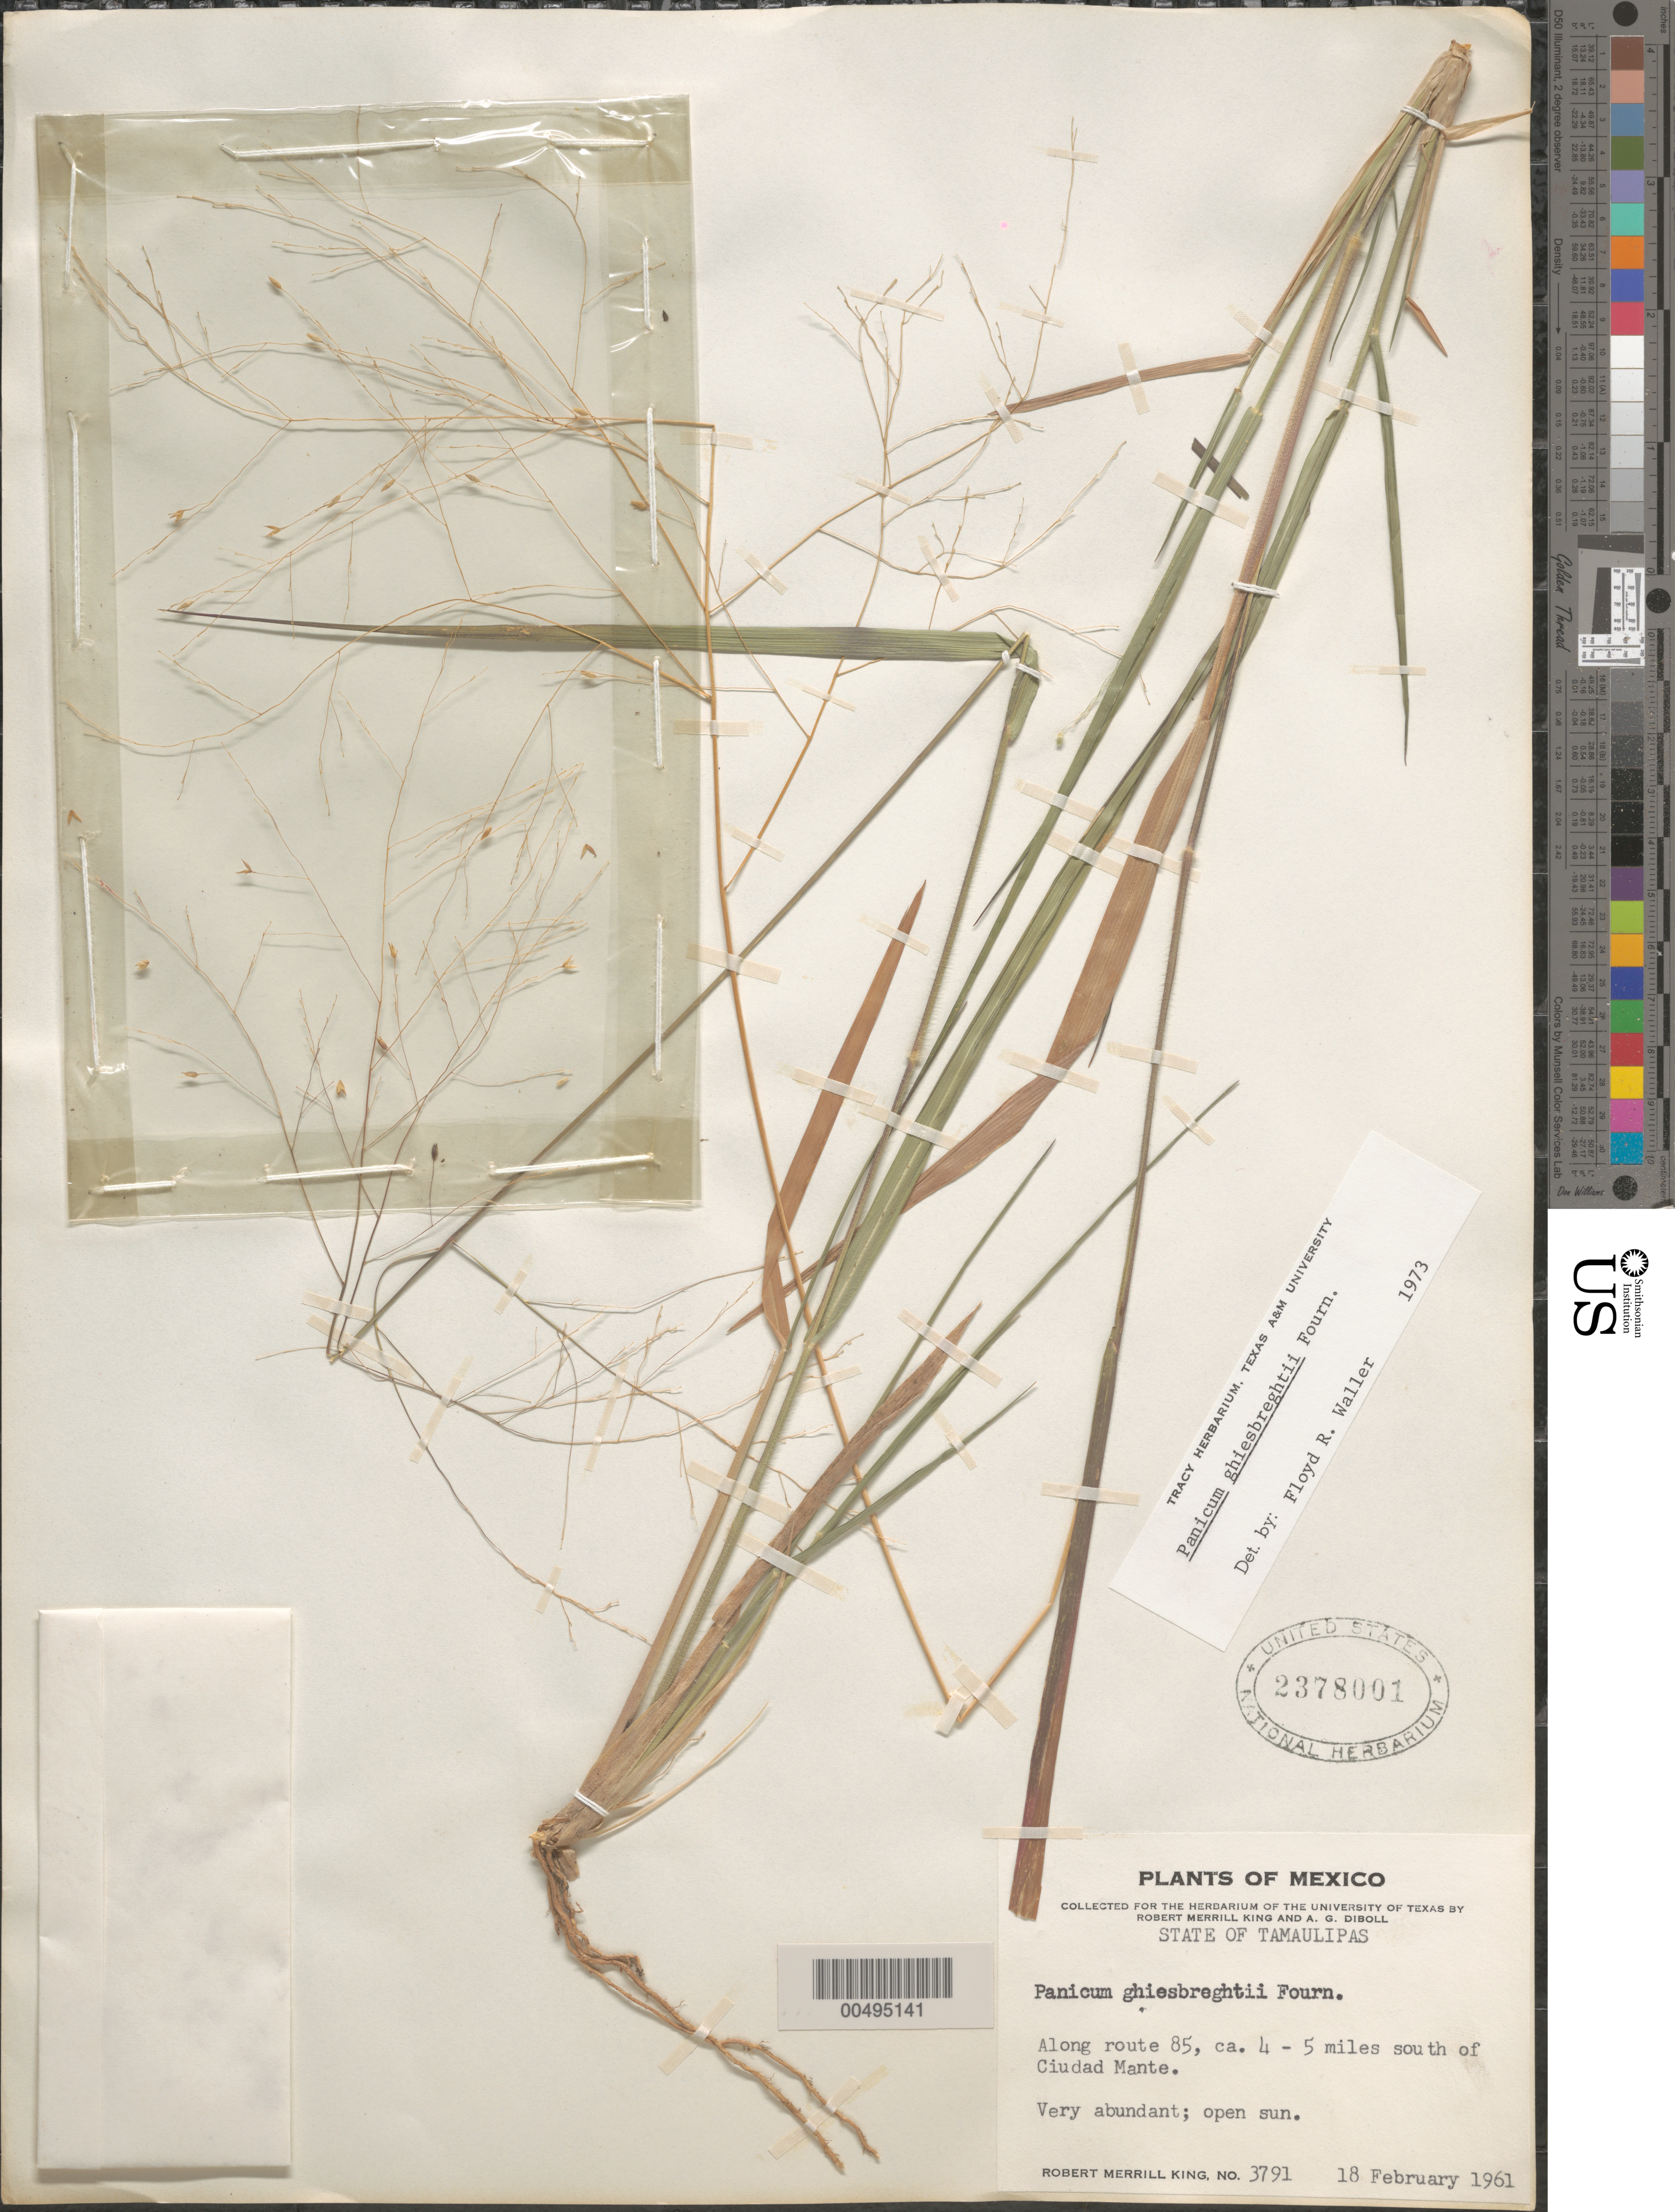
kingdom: Plantae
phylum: Tracheophyta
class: Liliopsida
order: Poales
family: Poaceae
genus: Panicum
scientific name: Panicum ghiesbreghtii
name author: E. Fourn.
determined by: Waller, F. R.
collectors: R. M. King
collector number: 3791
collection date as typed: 18 Feb 1961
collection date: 1961-02-18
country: Mexico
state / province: Tamaulipas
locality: Along route 85, ca 4-5 mi S of Ciudad Mante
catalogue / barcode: US 2378001